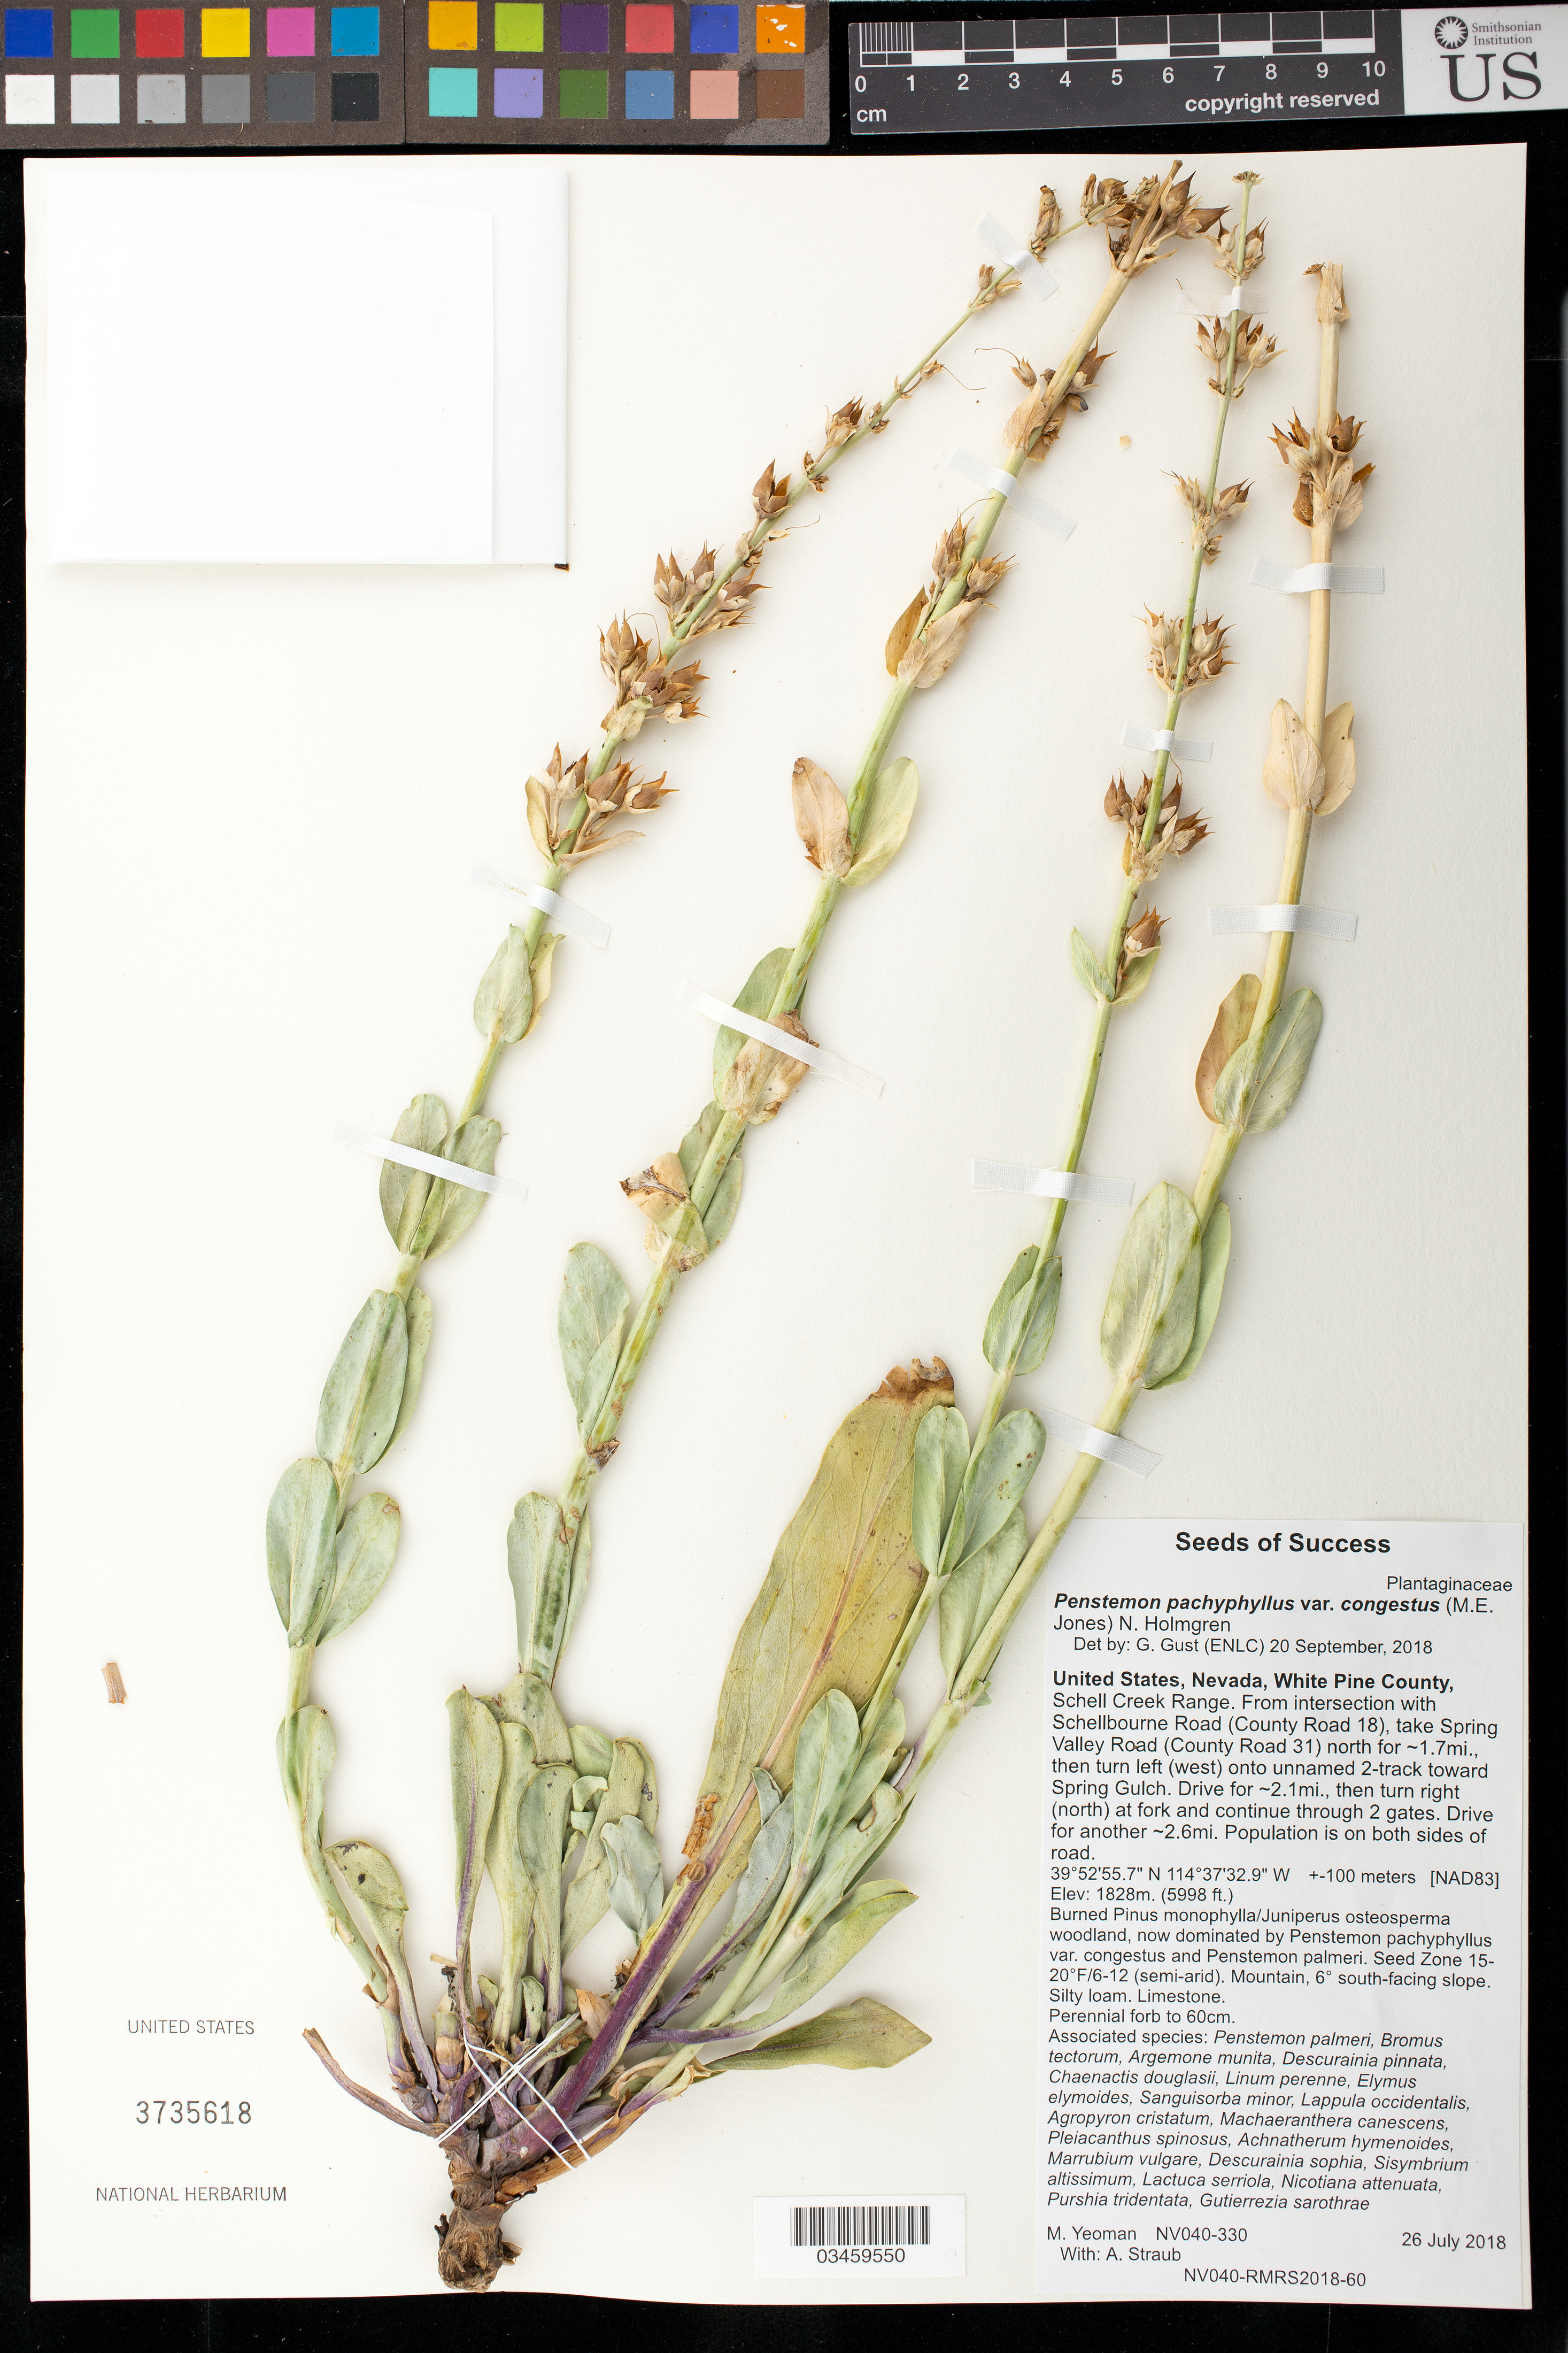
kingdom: Plantae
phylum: Tracheophyta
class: Magnoliopsida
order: Lamiales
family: Plantaginaceae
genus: Penstemon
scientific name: Penstemon pachyphyllus var. congestus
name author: (M.E. Jones) N.H. Holmgren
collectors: M. Yeoman & A. Straub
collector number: NV040-330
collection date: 2018-07-26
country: United States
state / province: Nevada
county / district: White Pine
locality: Schell Creek Range. From intersection with Schellbourne Road (County Rd 18), take Spring Valley Rd (County Rd 31) N for 1.7 mi, turn left/west onto 2-track toward Spring Gulch, drive 2.1 mi, turn right/north at fork and continue through 2 gates, drive for another 2.6 mi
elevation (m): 1828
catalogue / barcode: US 3735618